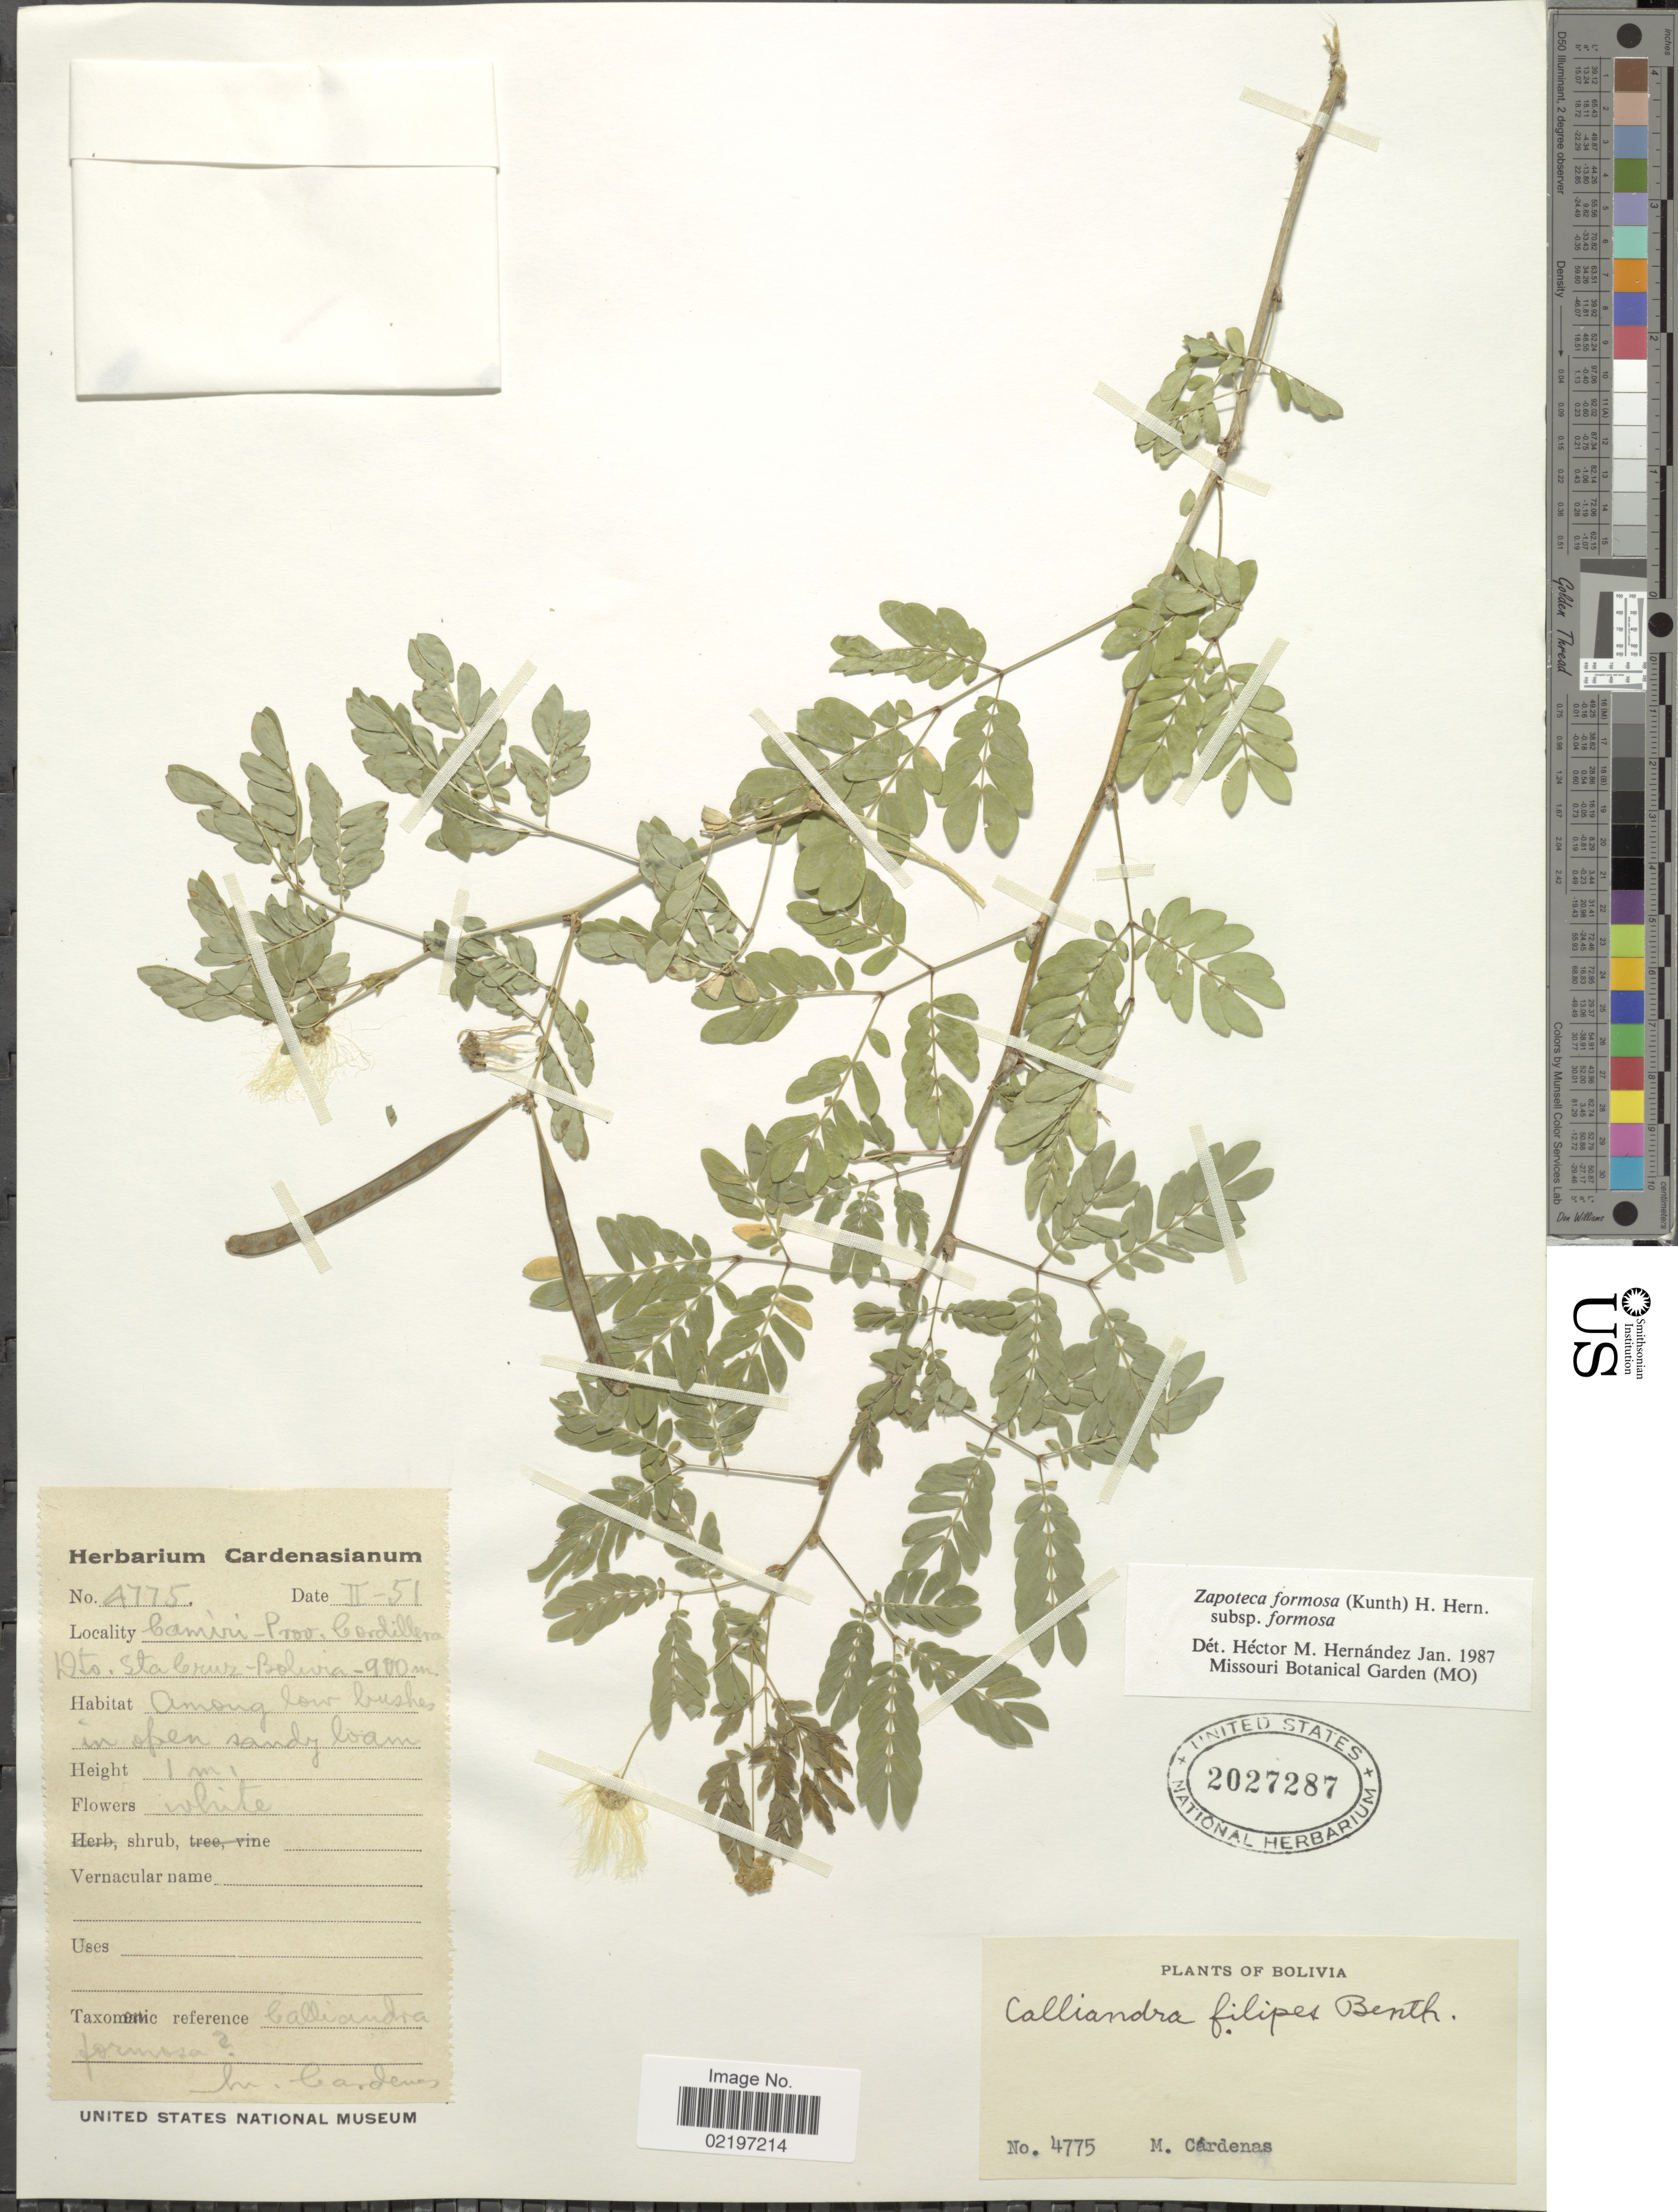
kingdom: Plantae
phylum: Tracheophyta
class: Magnoliopsida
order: Fabales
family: Fabaceae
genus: Zapoteca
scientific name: Zapoteca formosa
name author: (Kunth) H.M. Hern.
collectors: M. Cárdenas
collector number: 4775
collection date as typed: Transcribed d/m/y: /2/51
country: Bolivia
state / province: Santa Cruz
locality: Cmiri-Prov . Cordillera, Dto. Sta. Cruz-Bolivia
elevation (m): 900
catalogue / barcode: US 2027287